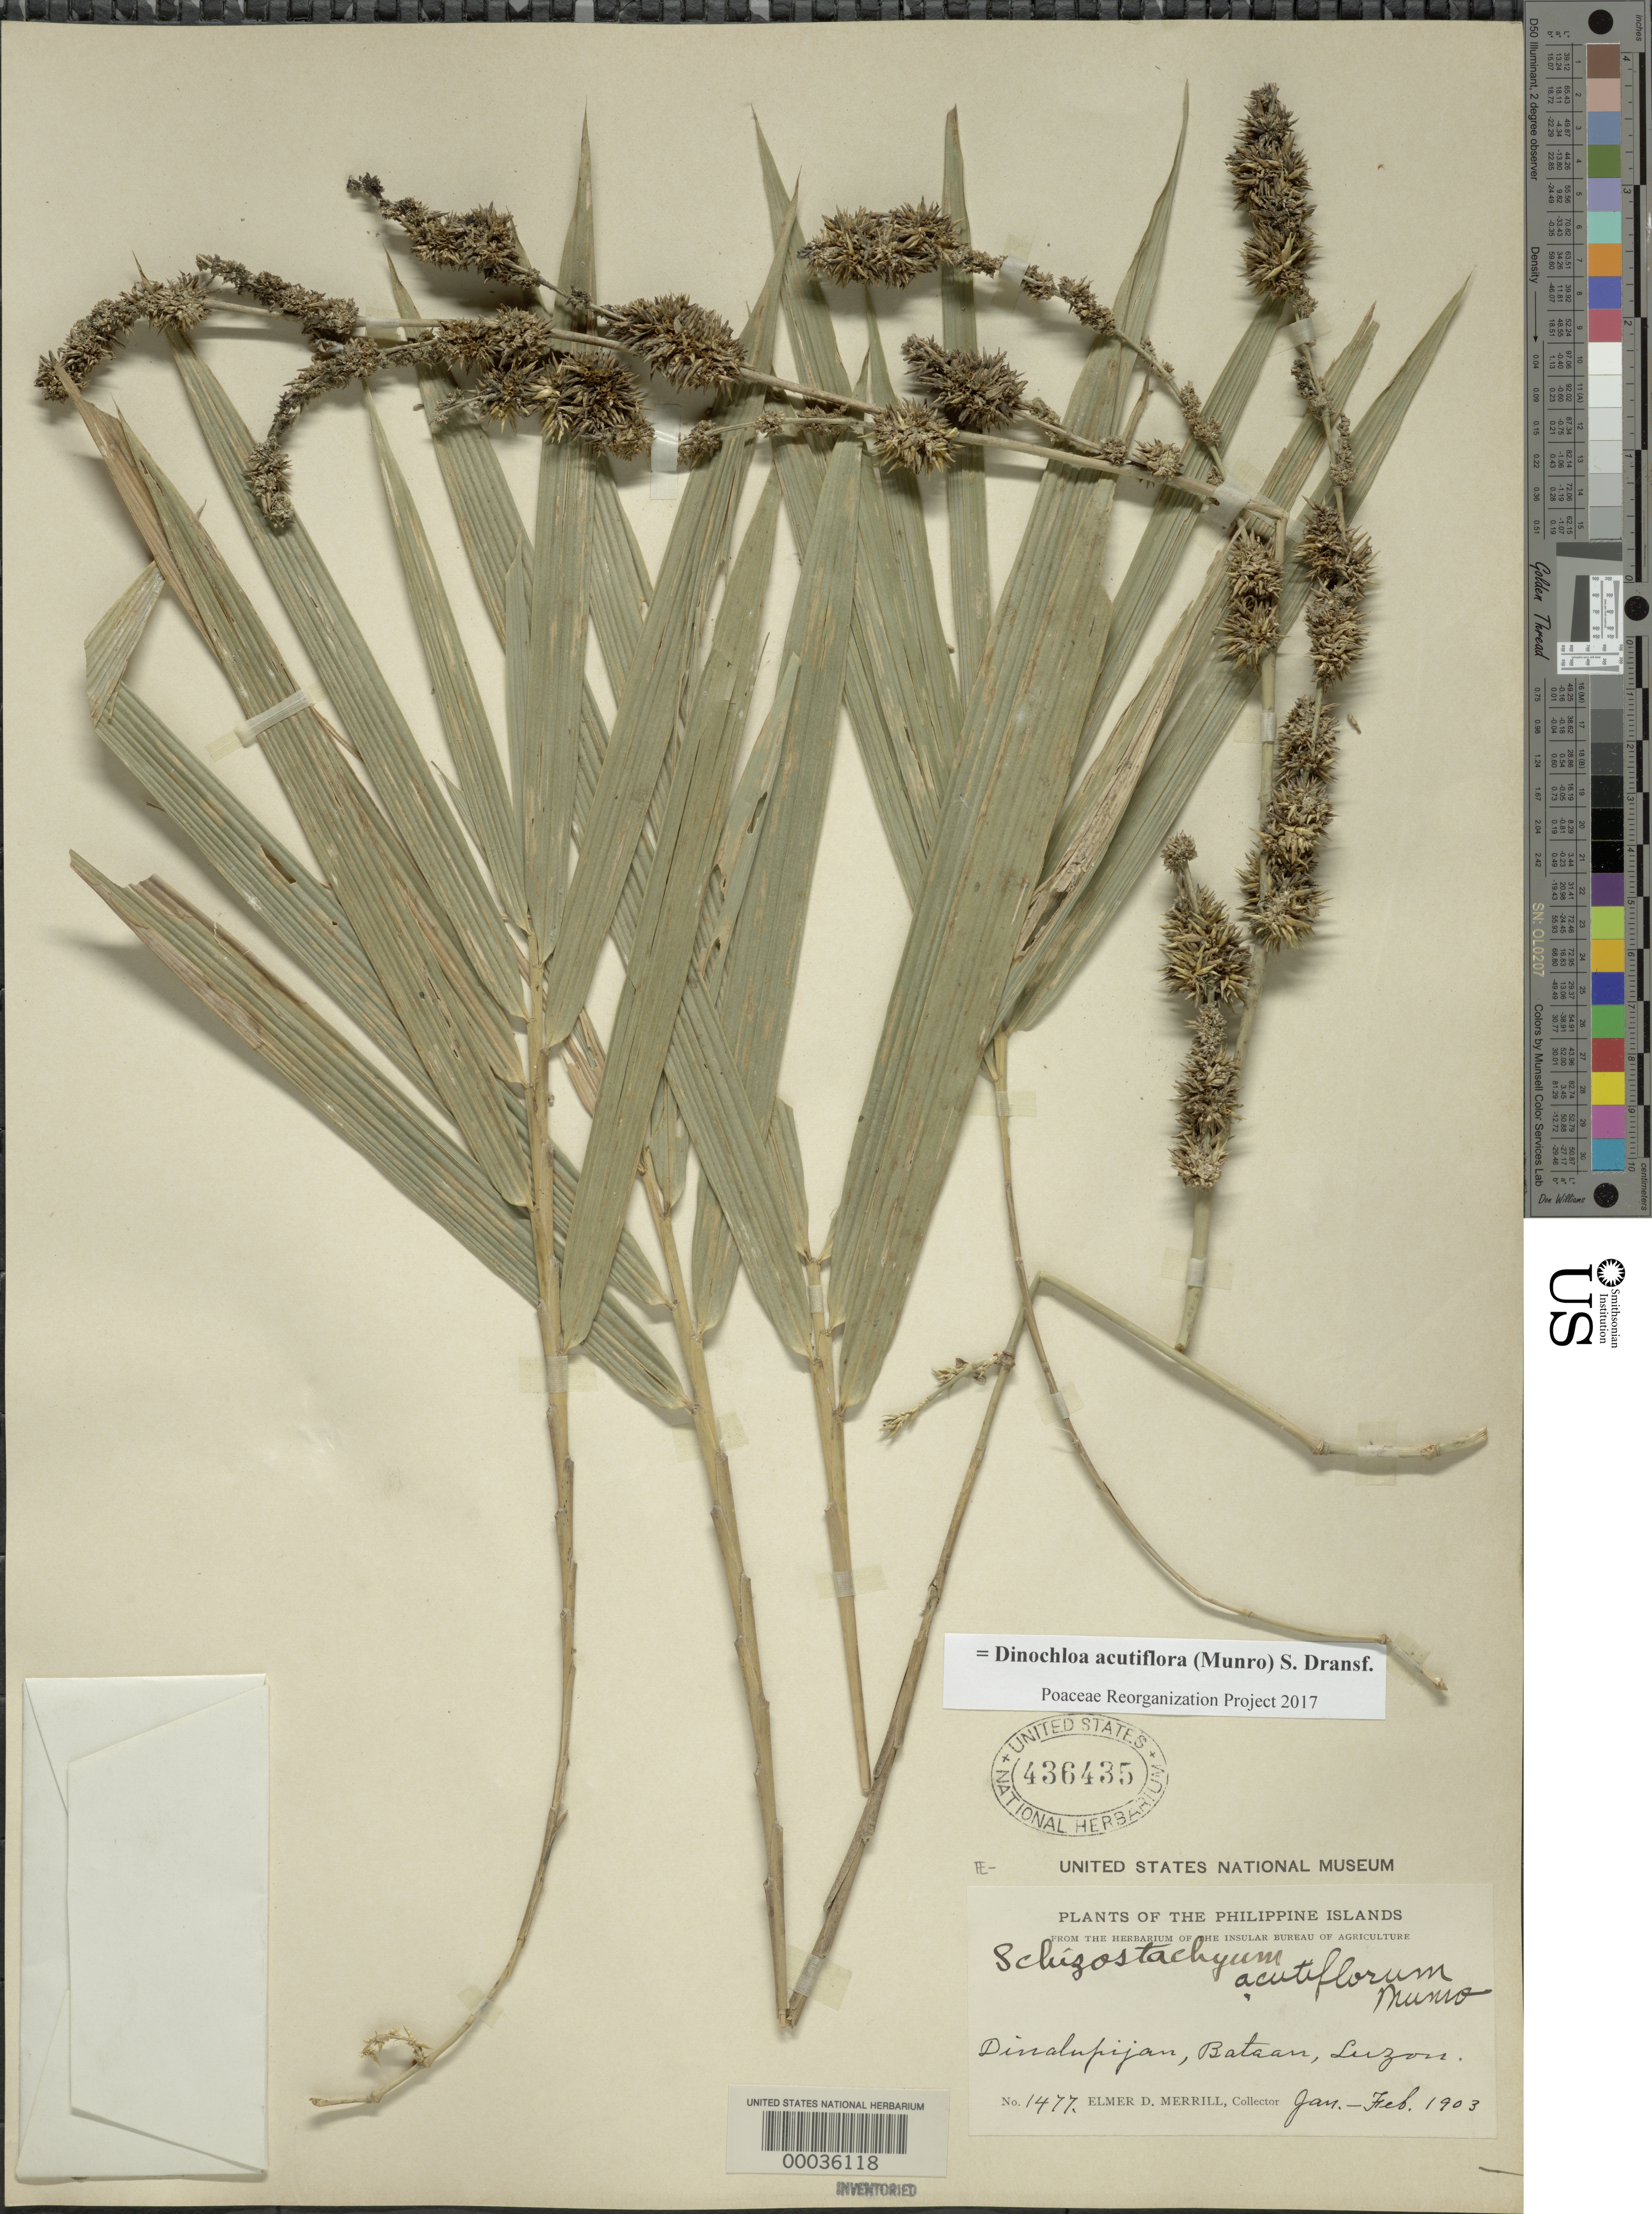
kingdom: Plantae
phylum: Tracheophyta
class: Liliopsida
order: Poales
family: Poaceae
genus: Dinochloa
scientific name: Dinochloa acutiflora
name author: (Munro) Soenarko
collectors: E. D. Merrill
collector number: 1477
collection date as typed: Jan 1903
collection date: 1903-01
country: Philippines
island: Luzon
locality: Dinalupijan, bataan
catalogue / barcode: US 436435